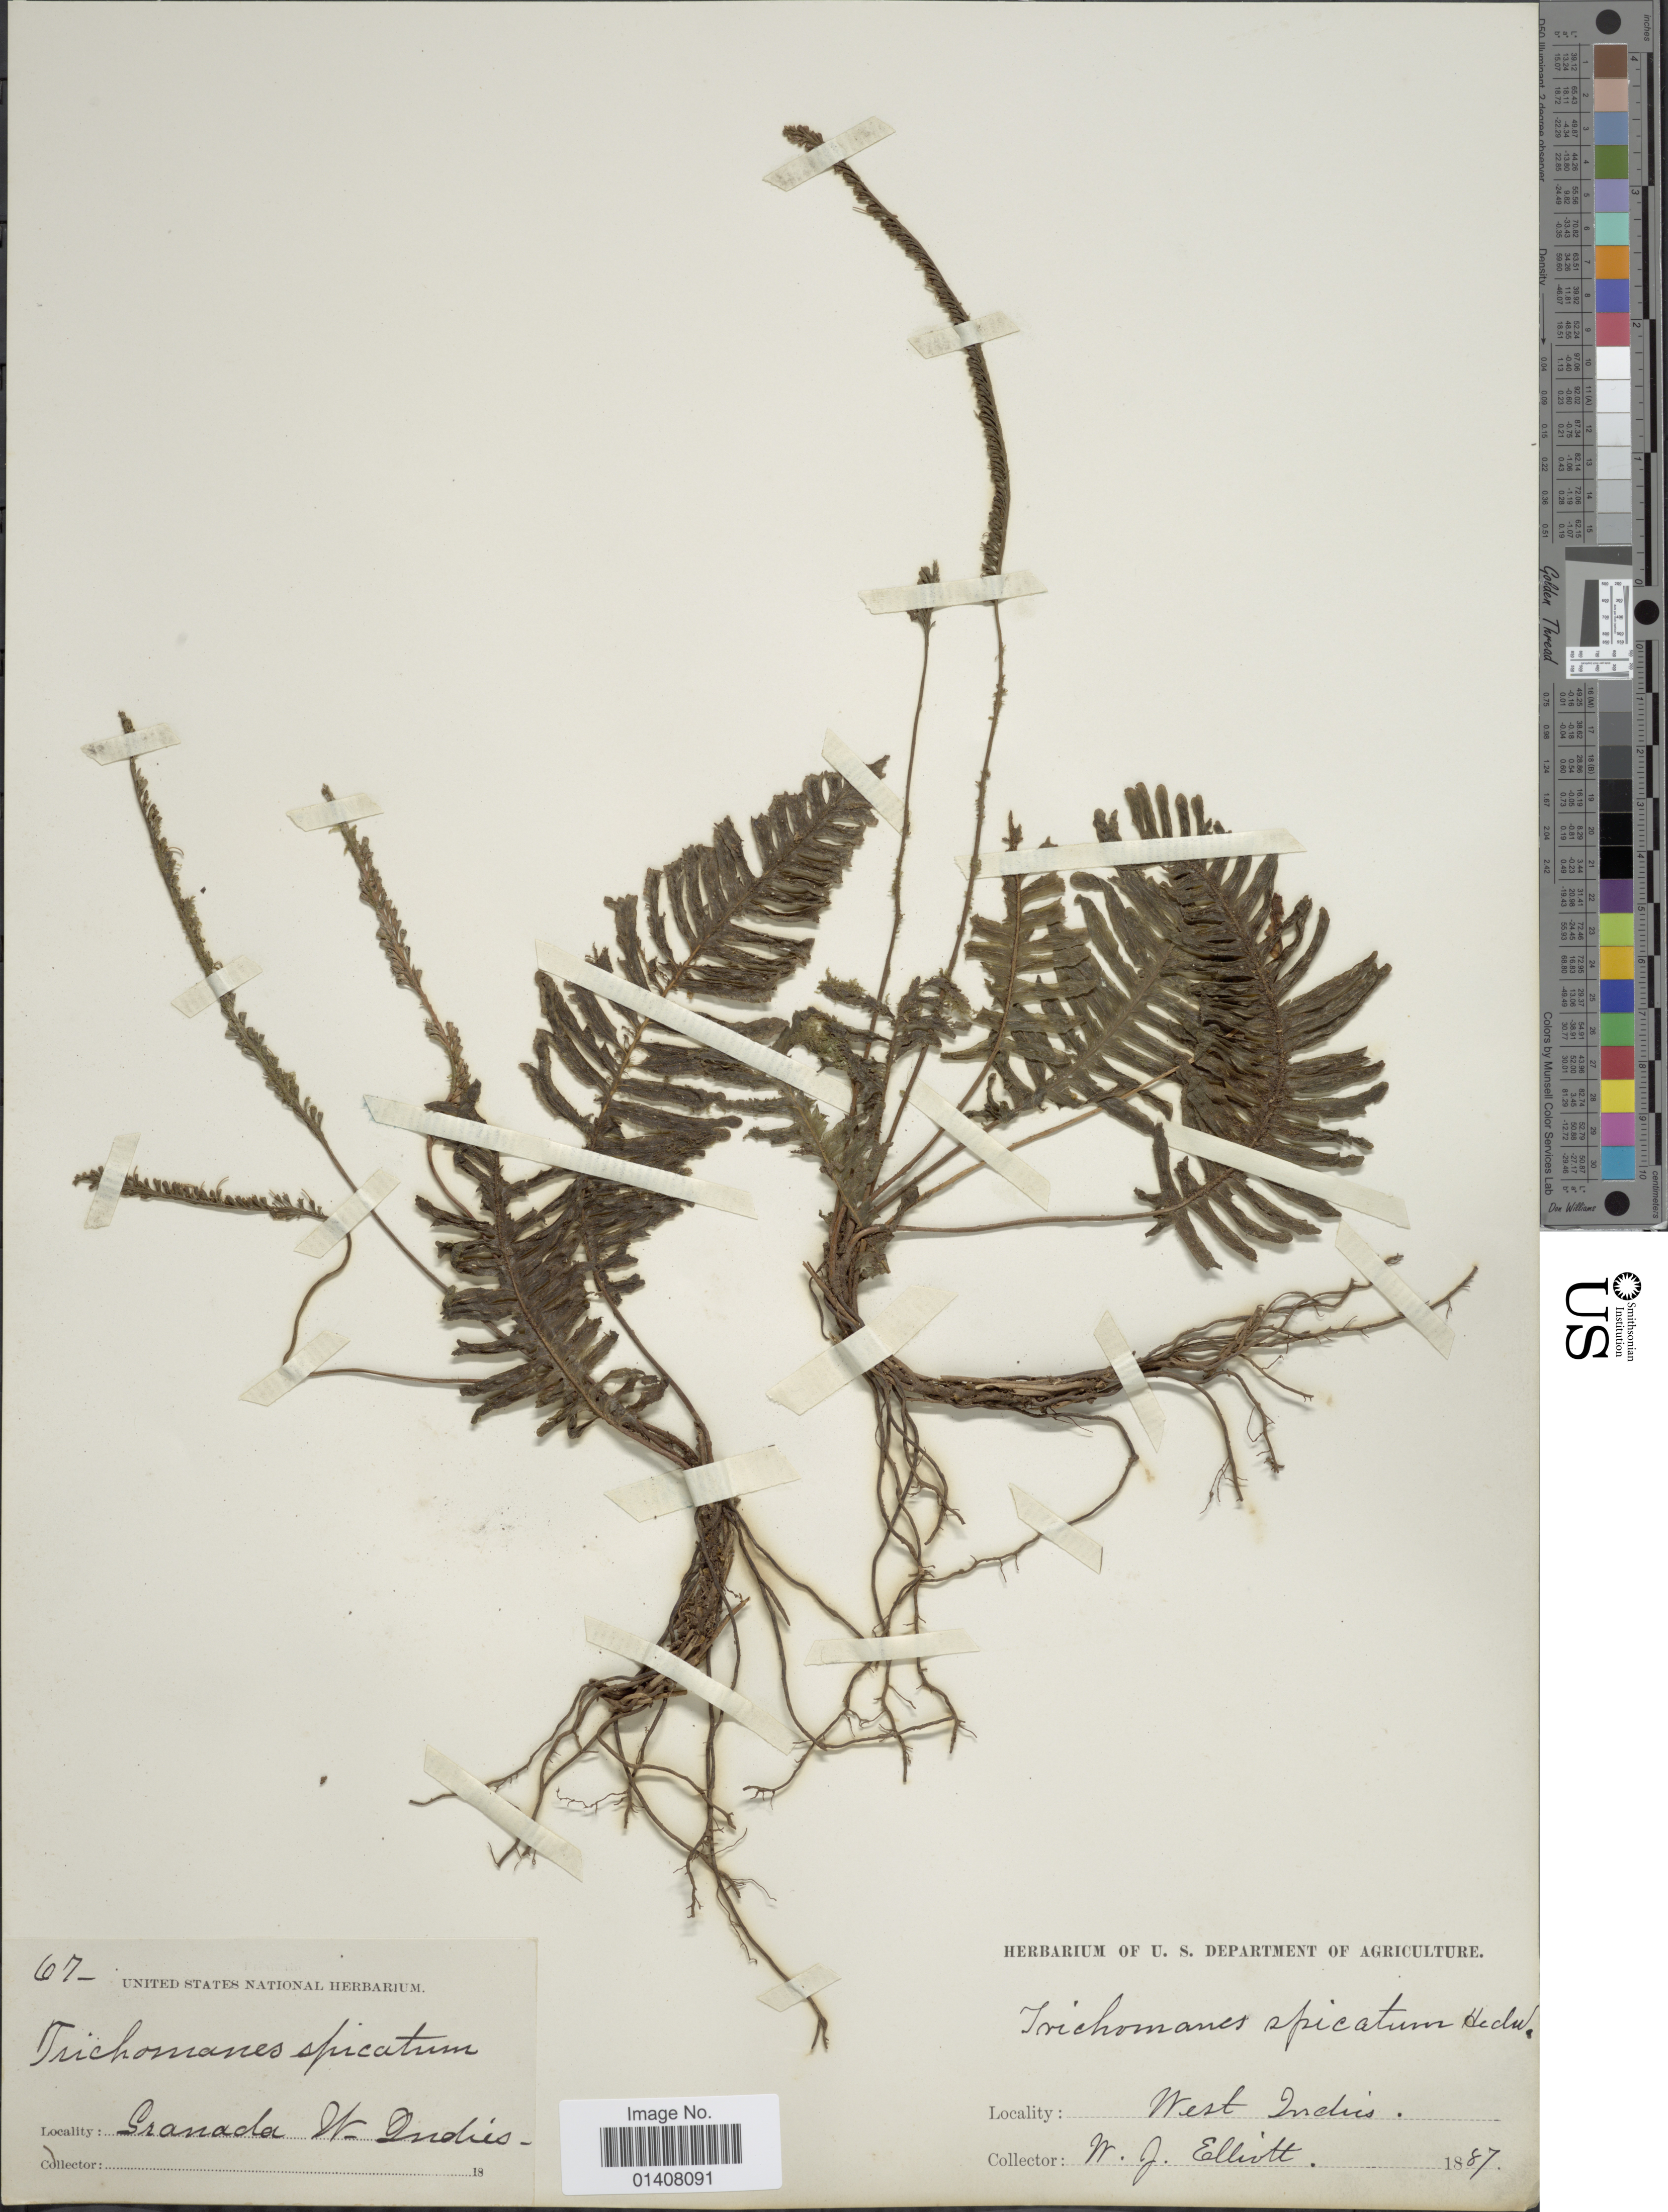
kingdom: Plantae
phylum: Tracheophyta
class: Polypodiopsida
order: Hymenophyllales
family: Hymenophyllaceae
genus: Trichomanes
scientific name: Trichomanes osmundoides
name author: DC. ex Poir.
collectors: W. Elliot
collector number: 67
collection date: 1887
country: Grenada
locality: Granada W-Indies